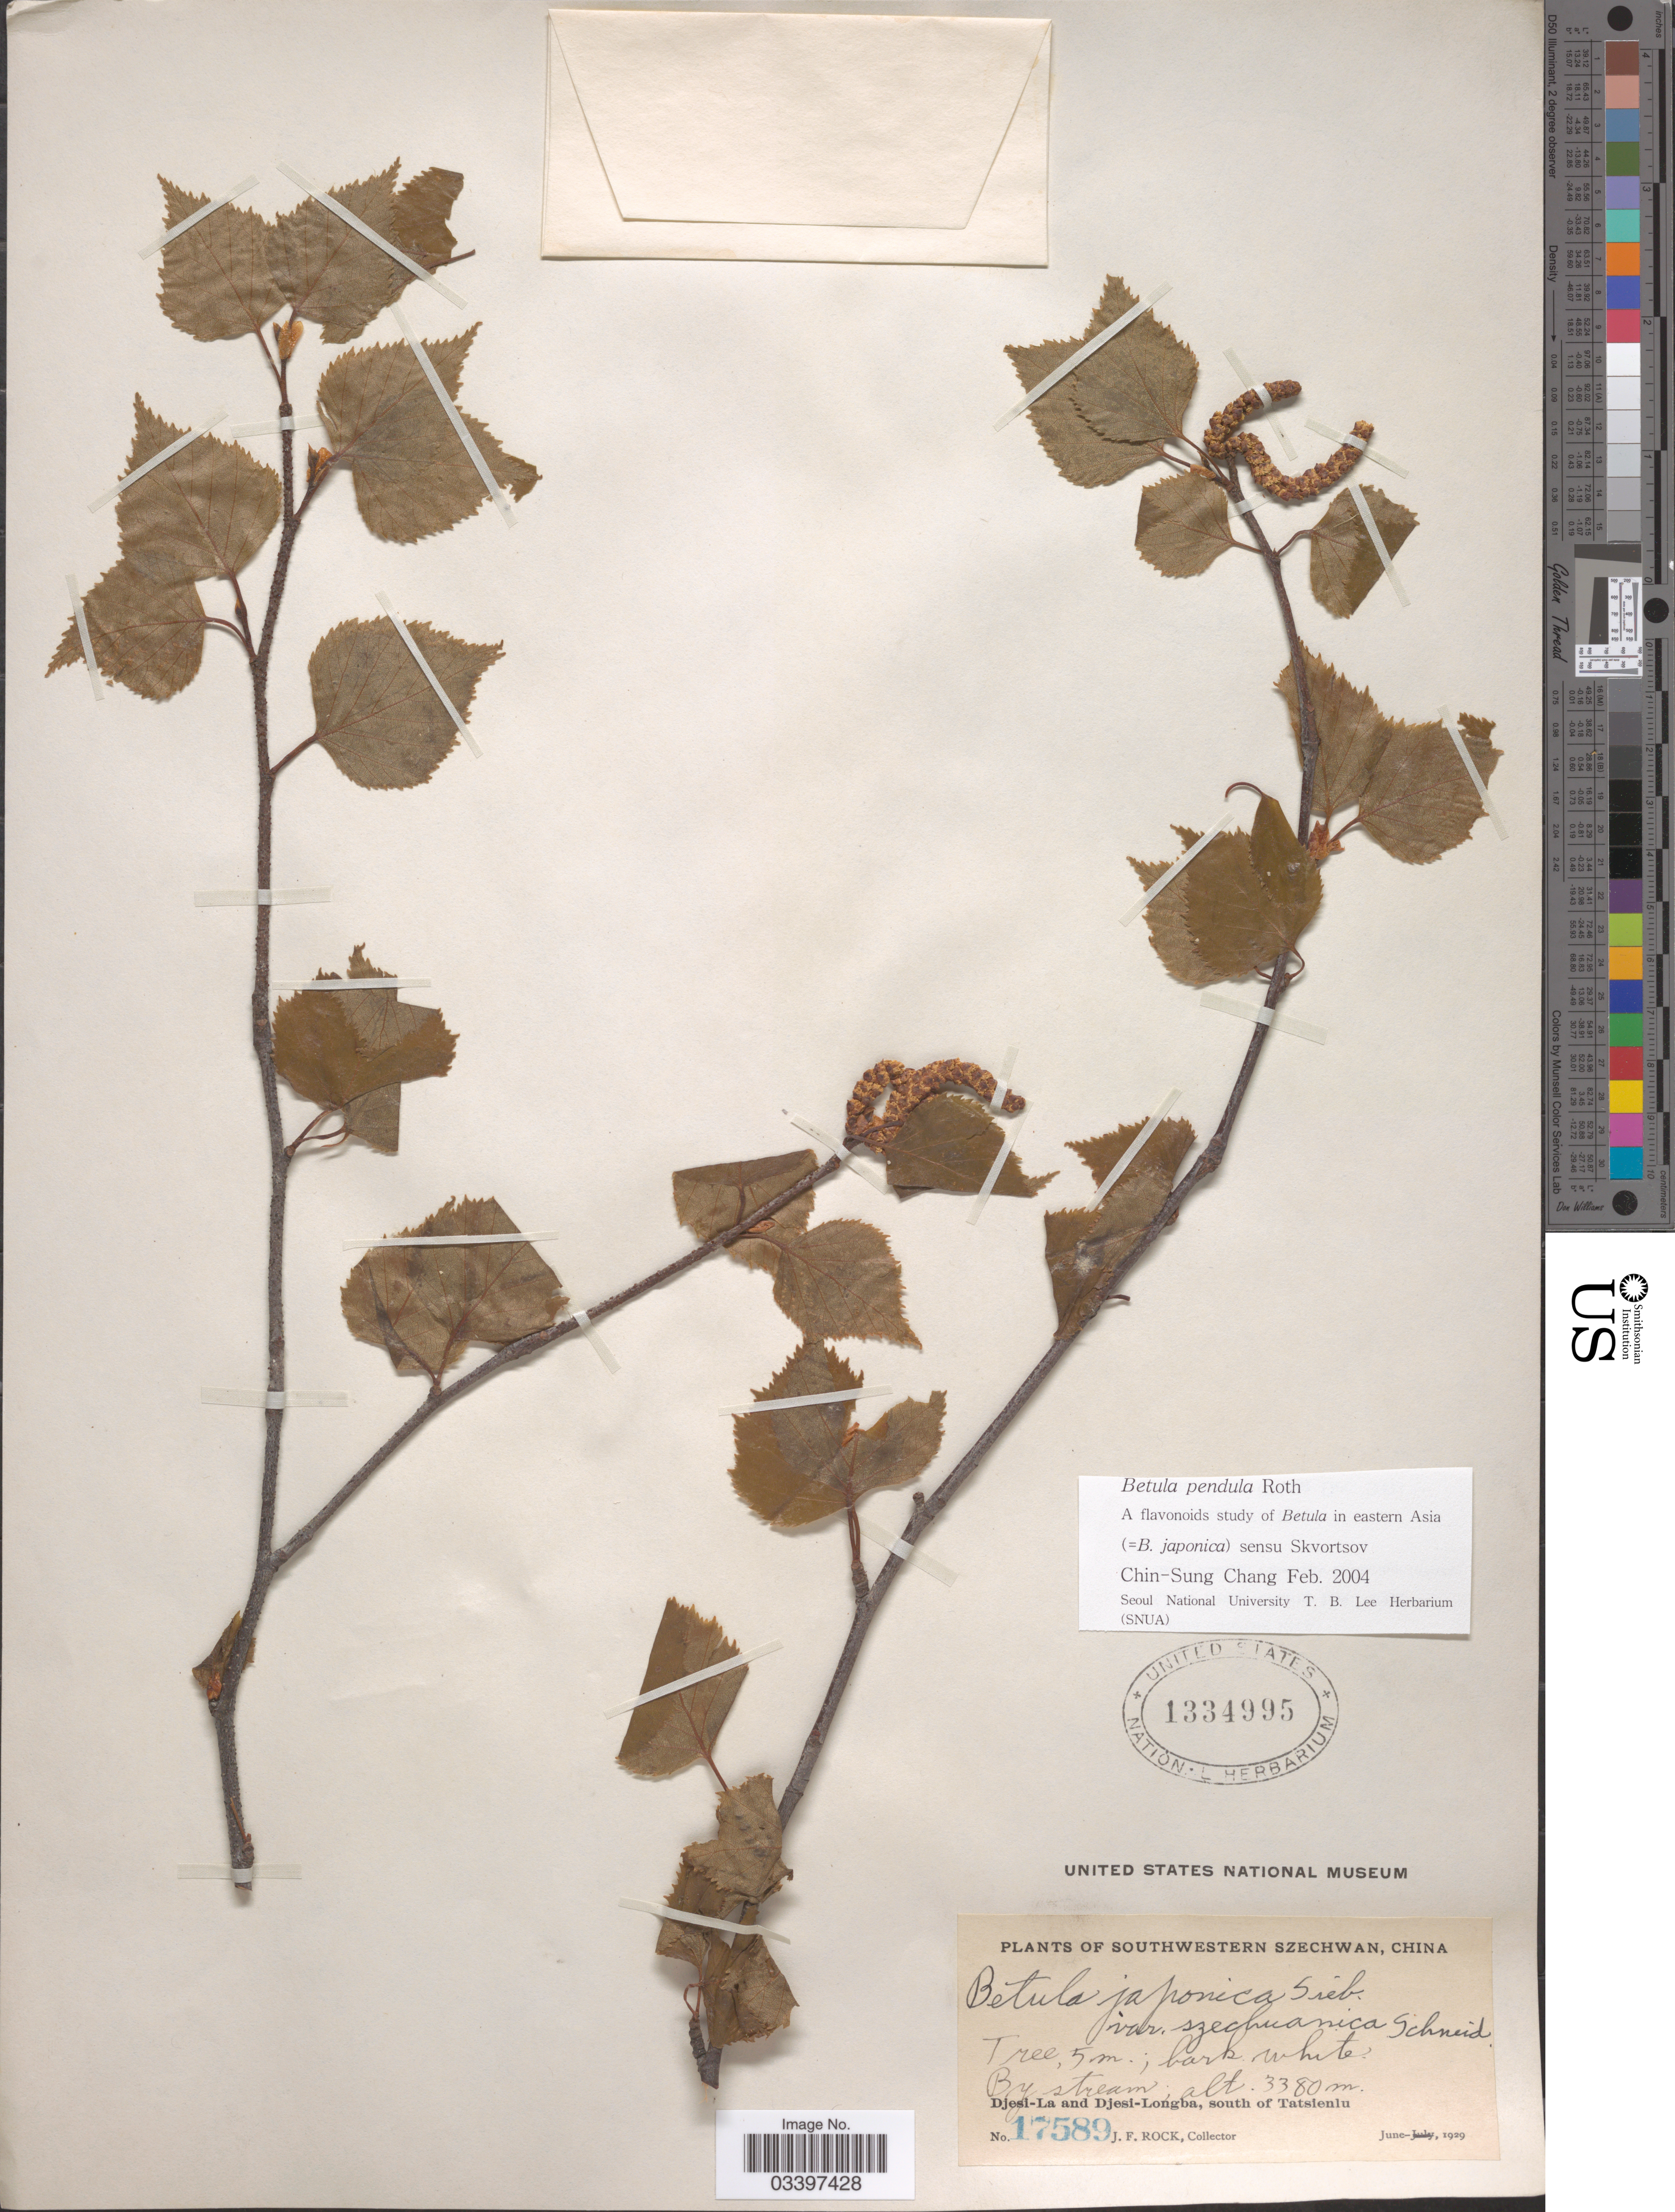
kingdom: Plantae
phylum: Tracheophyta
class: Magnoliopsida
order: Fagales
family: Betulaceae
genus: Betula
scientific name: Betula pendula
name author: Roth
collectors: J. Rock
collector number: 17589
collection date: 1929-06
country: China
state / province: Sichuan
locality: Southwestern Szechwan. By stream. Djesi-La and Djesi-Longba, south of Tatsienlu.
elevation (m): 3380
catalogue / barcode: US 1334995